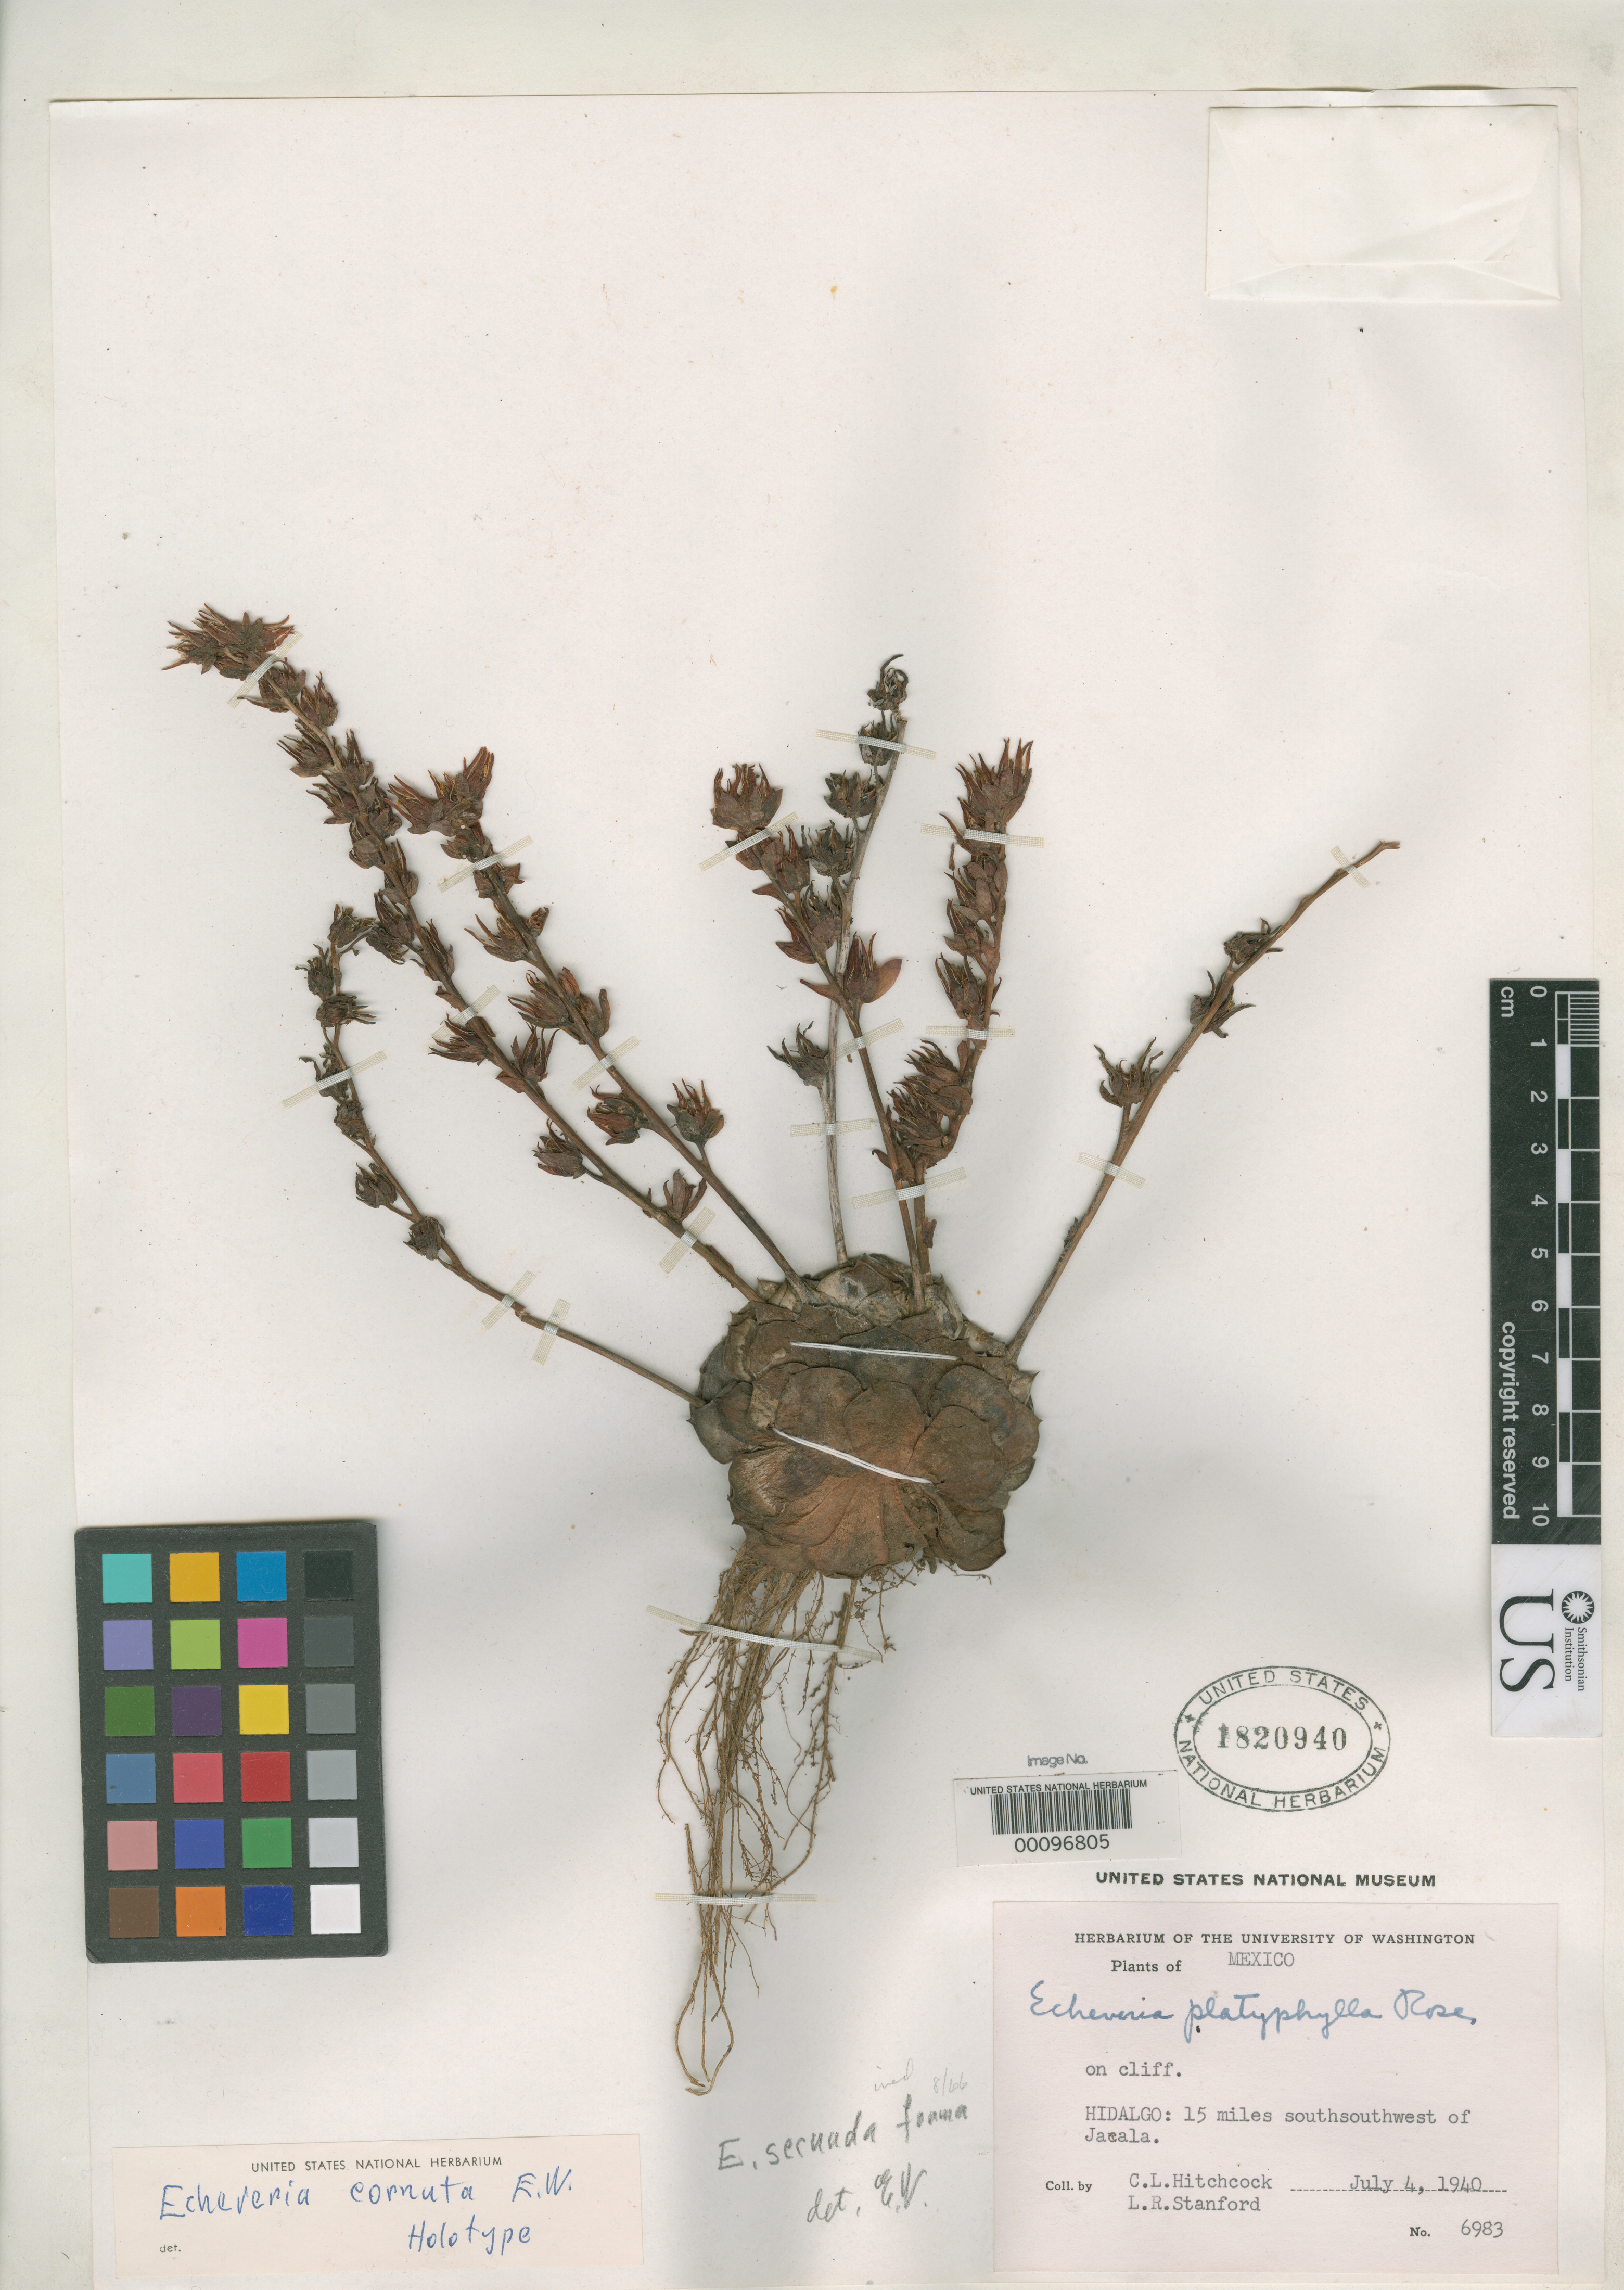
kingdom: Plantae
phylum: Tracheophyta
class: Magnoliopsida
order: Saxifragales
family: Crassulaceae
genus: Echeveria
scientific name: Echeveria cornuta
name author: E. Walther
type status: Holotype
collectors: A. S. Hitchcock & L. R. Stanford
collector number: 40/6983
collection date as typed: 04 Jul 1940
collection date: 1940-07-04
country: Mexico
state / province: Hidalgo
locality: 15 mi SW of Jacala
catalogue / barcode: US 1820940